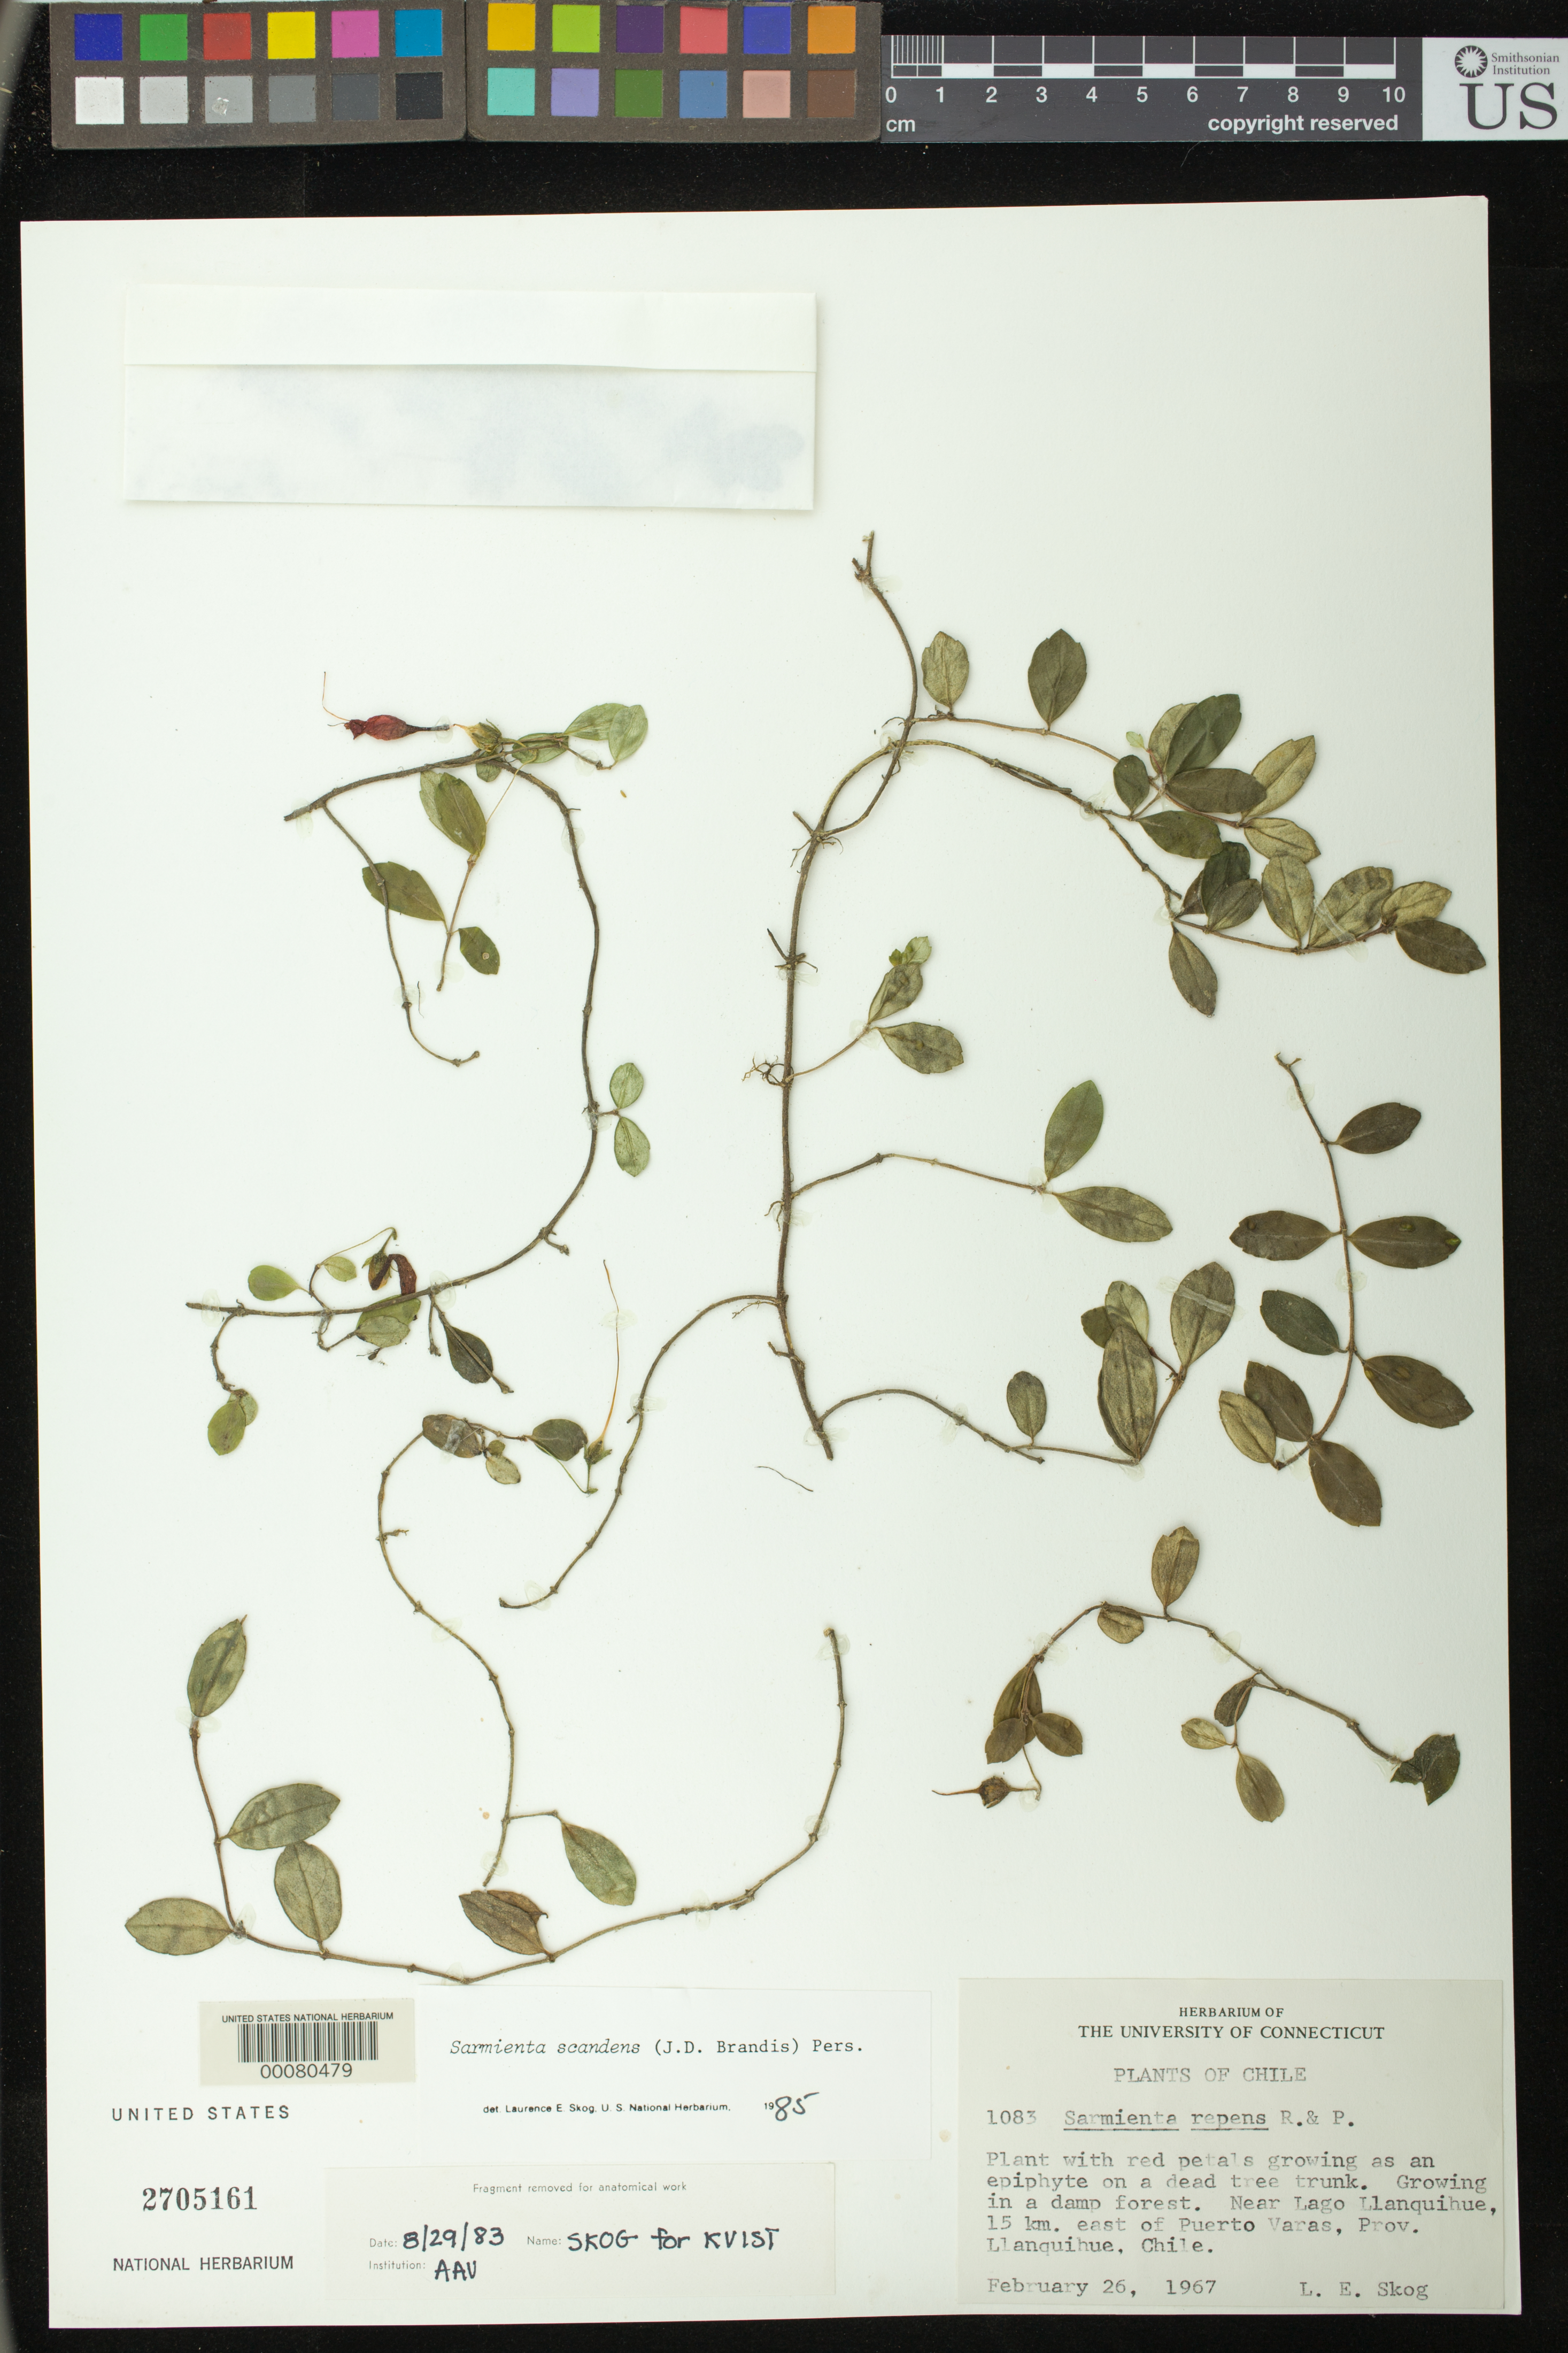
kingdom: Plantae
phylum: Tracheophyta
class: Magnoliopsida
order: Lamiales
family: Gesneriaceae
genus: Sarmienta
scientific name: Sarmienta scandens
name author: (J.D. Brandis) Pers.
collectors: L. E. Skog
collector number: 1083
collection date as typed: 26 Feb 1967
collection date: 1967-02-26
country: Chile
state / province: Los Lagos (X)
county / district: Llanquihue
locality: Near Lago Llanquihue, 15 km E of Puerto Varas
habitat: Damp forest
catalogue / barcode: US 2705161